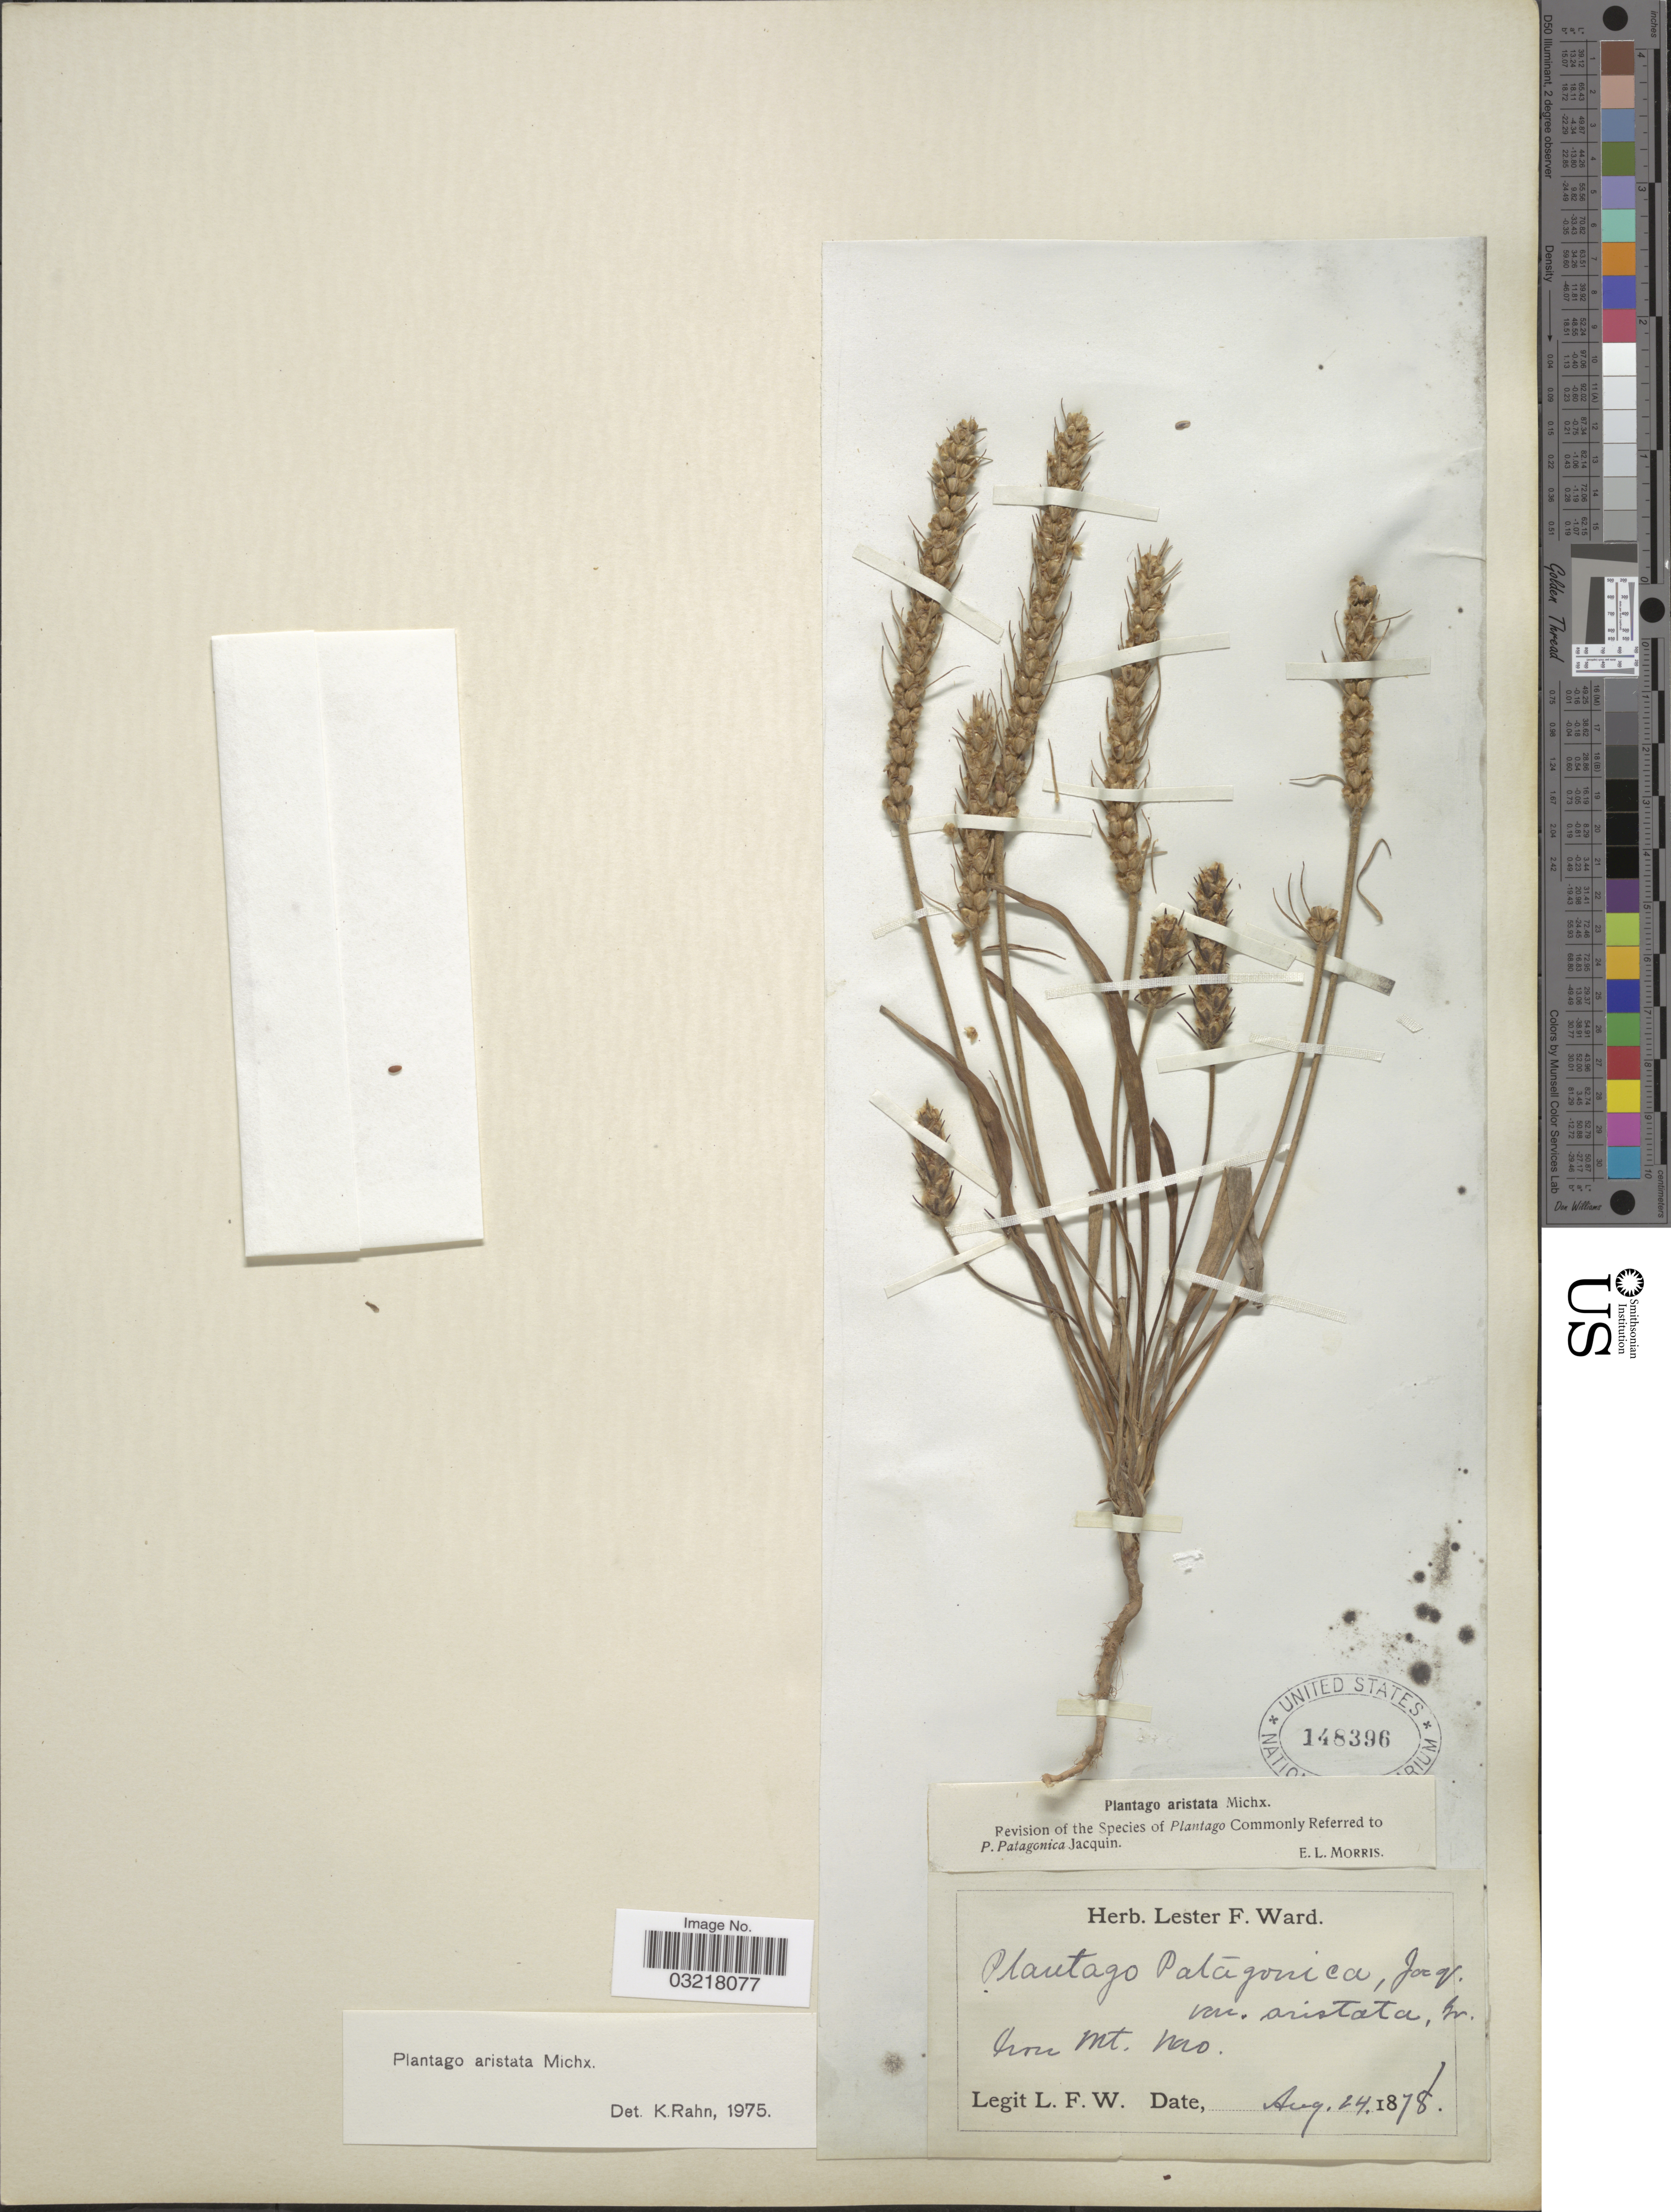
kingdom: Plantae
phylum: Tracheophyta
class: Magnoliopsida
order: Lamiales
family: Plantaginaceae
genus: Plantago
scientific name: Plantago aristata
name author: Michx.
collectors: L. F. Ward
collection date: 1878-08-24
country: United States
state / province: Missouri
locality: Iron Mt. Mo.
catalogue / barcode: US 148396